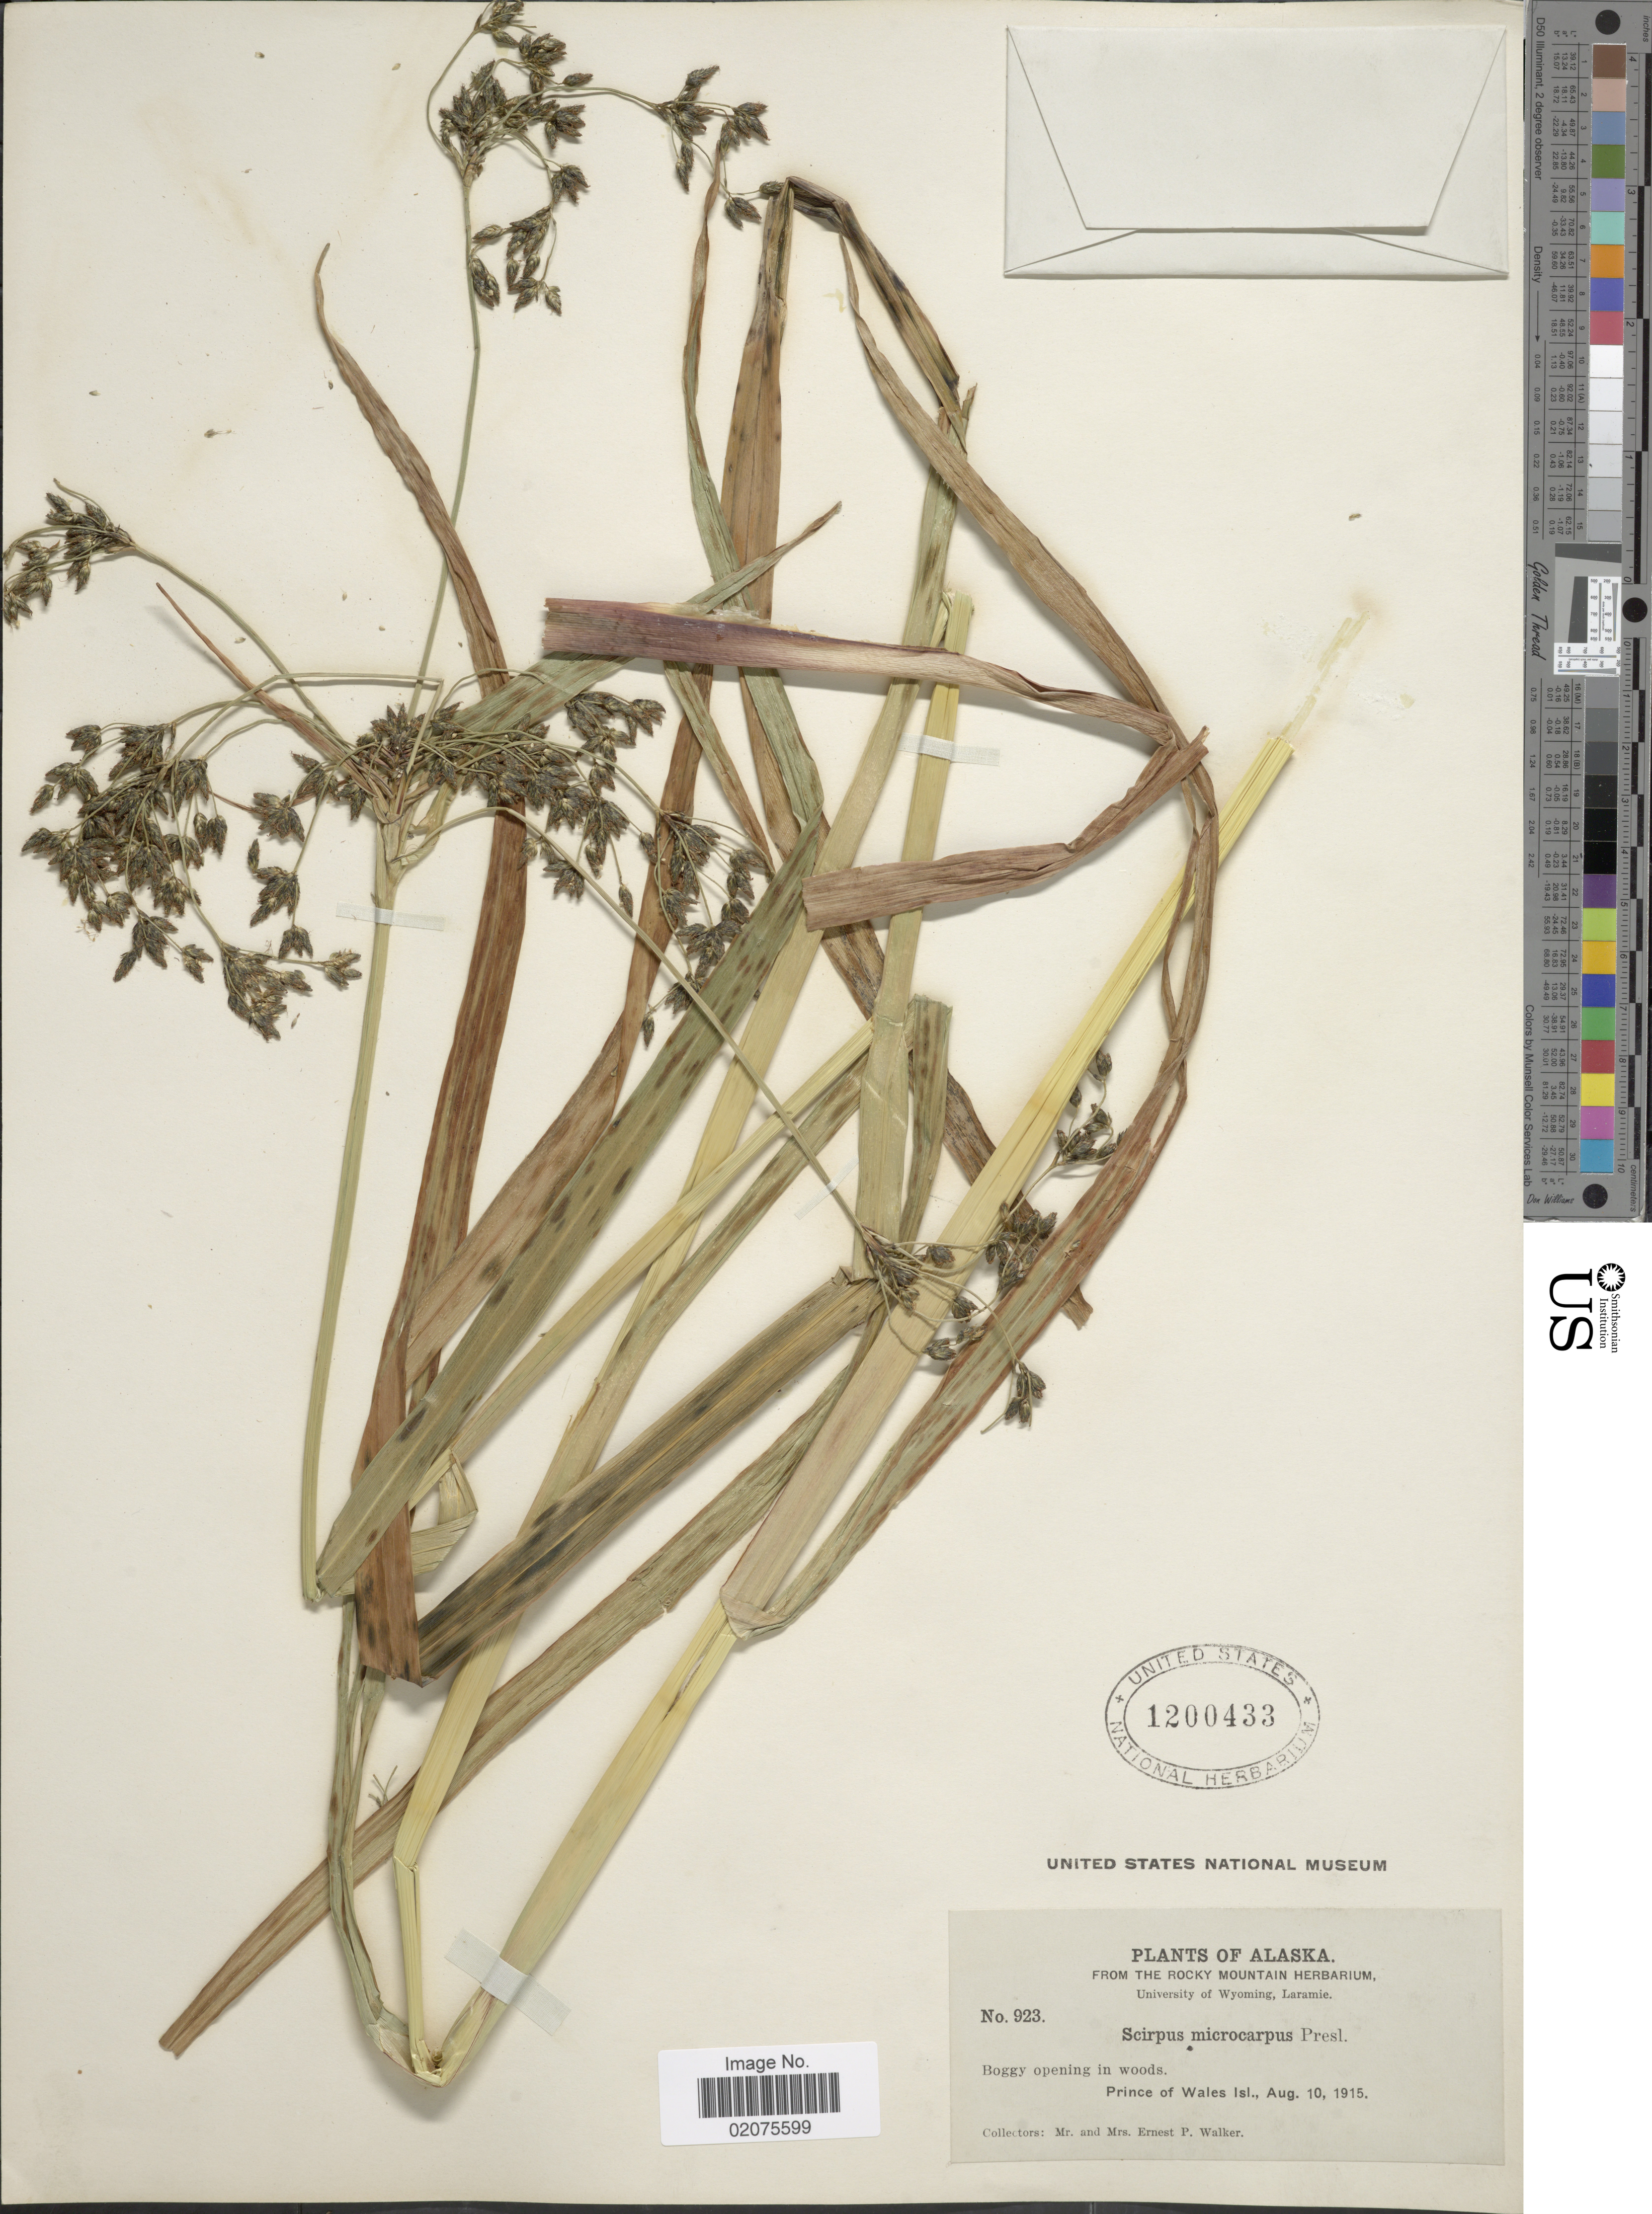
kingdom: Plantae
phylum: Tracheophyta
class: Liliopsida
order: Poales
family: Cyperaceae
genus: Scirpus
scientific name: Scirpus microcarpus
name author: J. Presl & C. Presl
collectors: E. P. Walker & E. Walker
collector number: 923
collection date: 1915-08-10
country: United States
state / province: Alaska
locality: Boggy openings in woods. Prince of Wales Isl.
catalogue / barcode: US 1200433